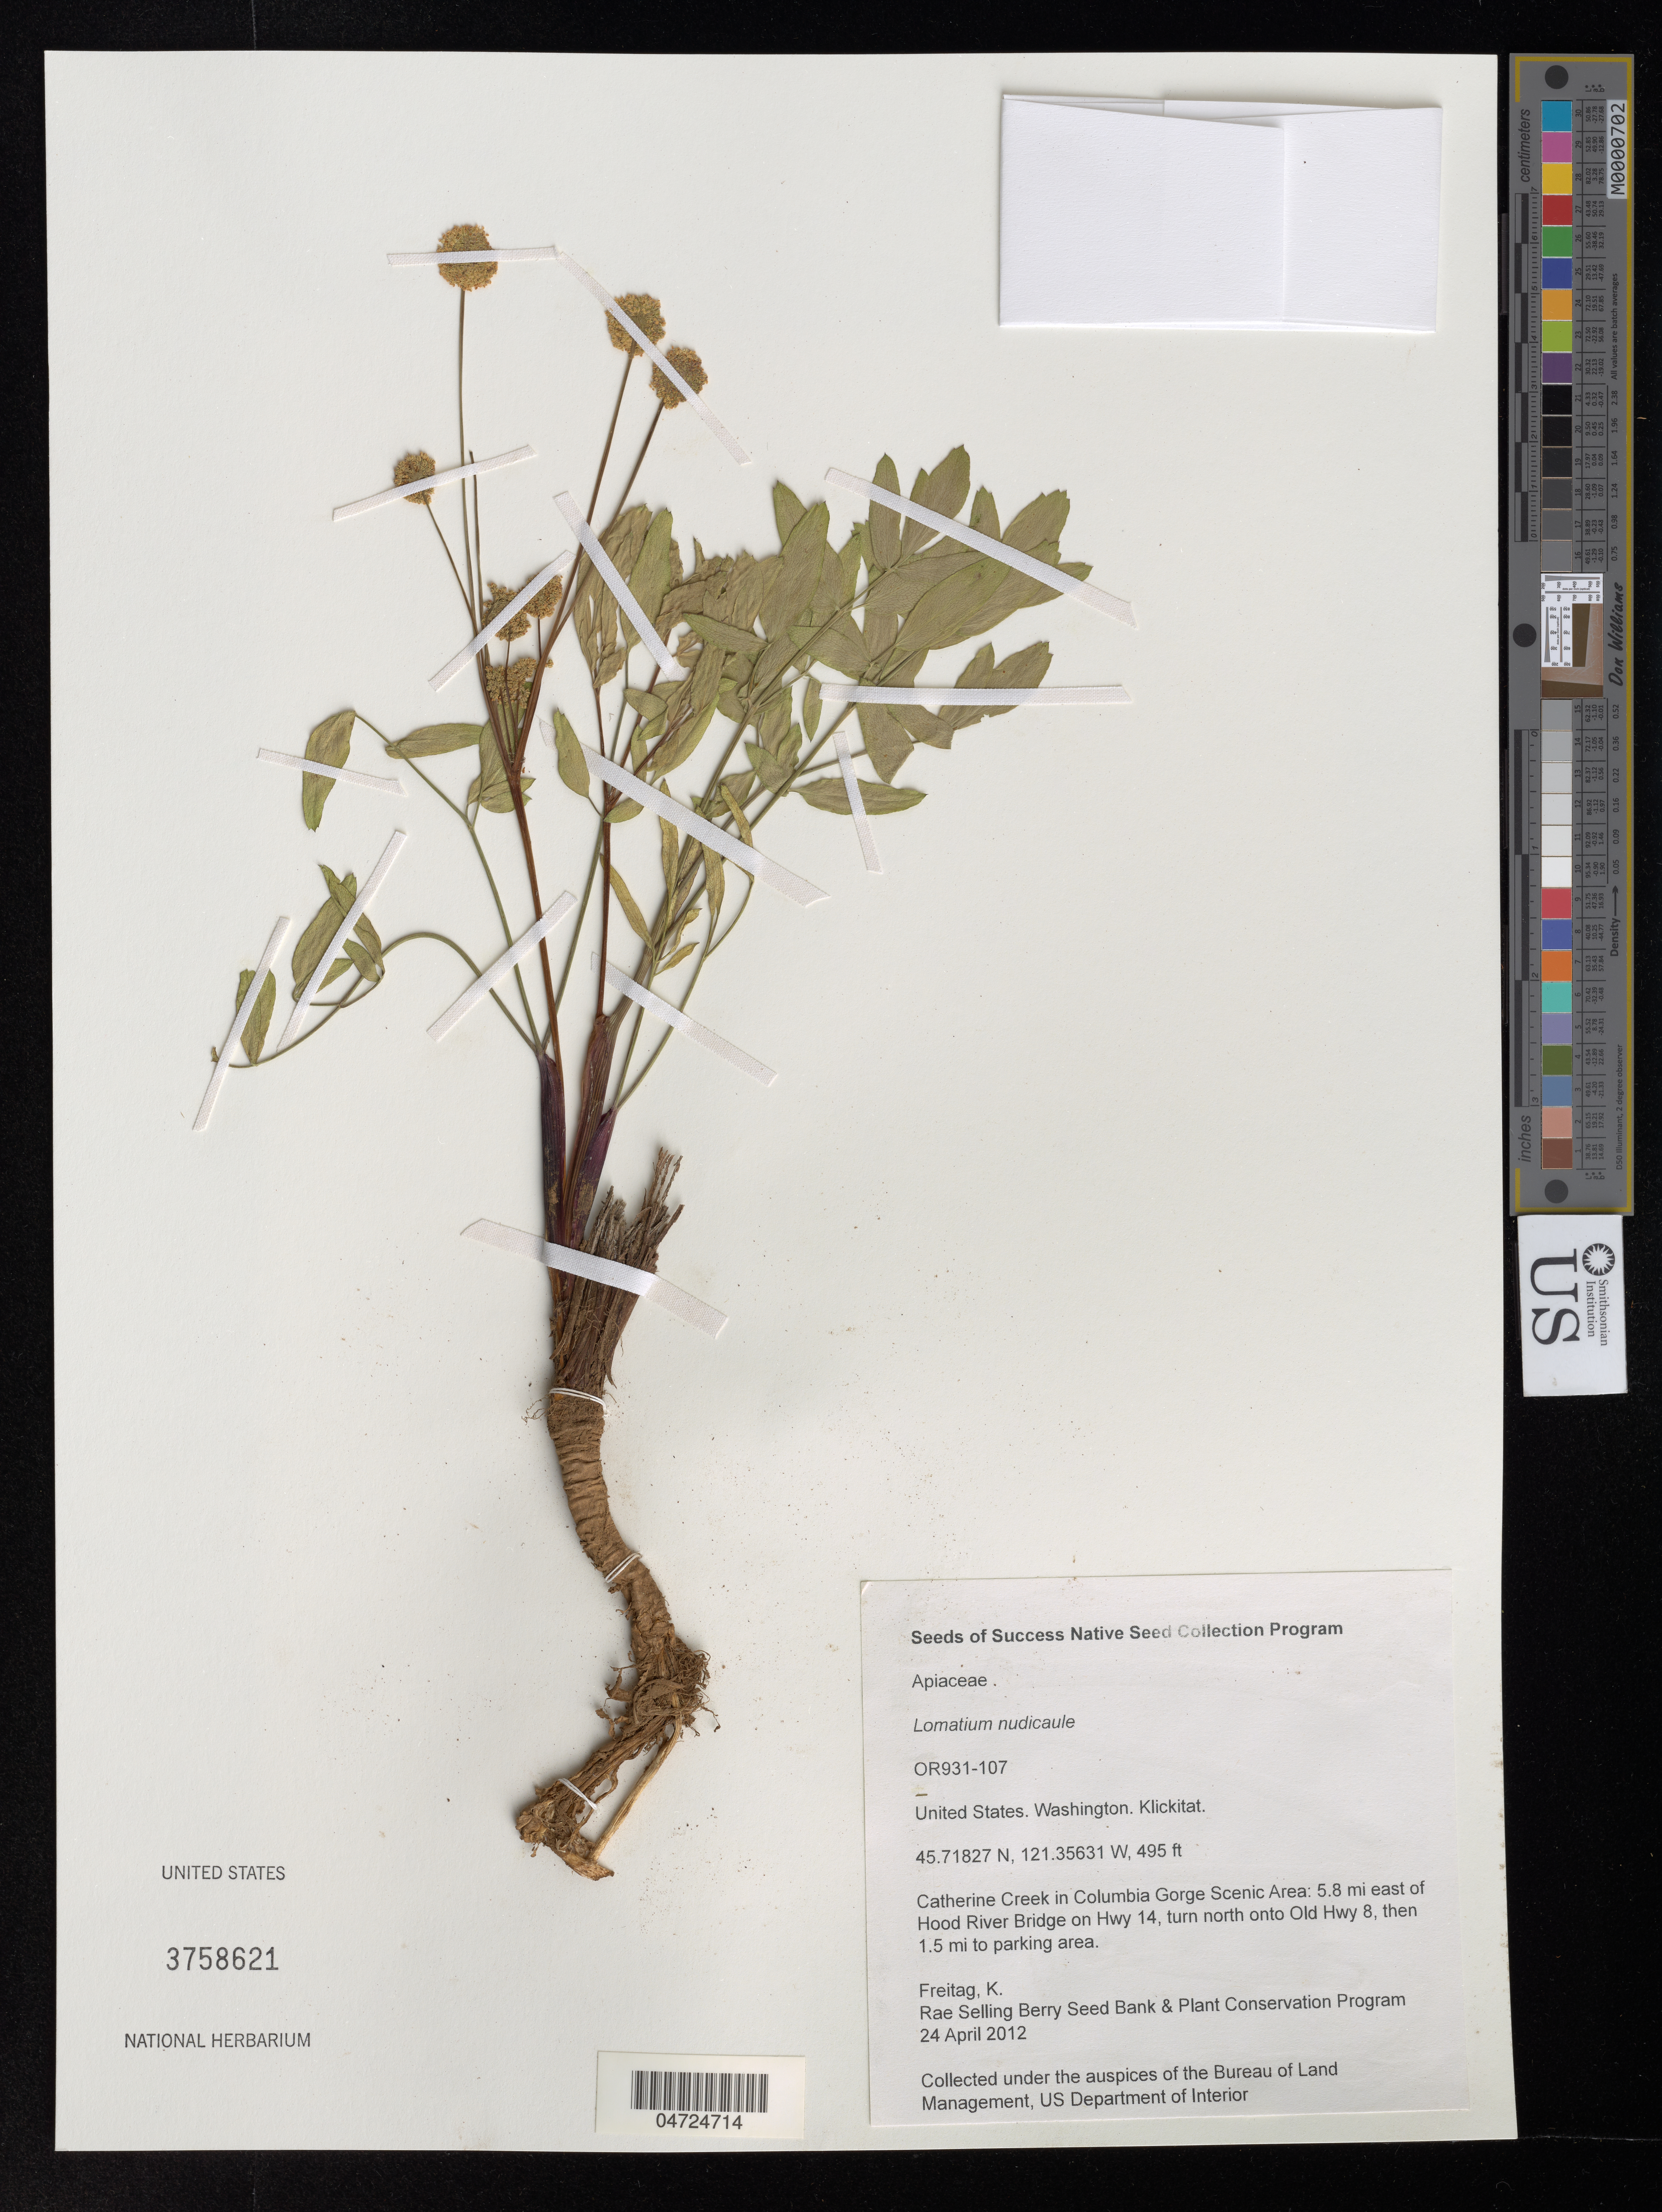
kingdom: Plantae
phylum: Tracheophyta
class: Magnoliopsida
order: Apiales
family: Apiaceae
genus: Lomatium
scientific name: Lomatium nudicaule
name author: (Pursh) J.M. Coult. & Rose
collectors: K. Freitag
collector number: OR931-107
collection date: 2012-04-24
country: United States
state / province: Washington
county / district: Klickitat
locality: Klickitat. Catherine Creek in Columbia George Scenic Area: 5.8 mi east of Hood River Bridge on Hwy 14, turn north onto Old Hwy 8, then 1.5 mi to parking area.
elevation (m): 151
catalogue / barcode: US 3758621